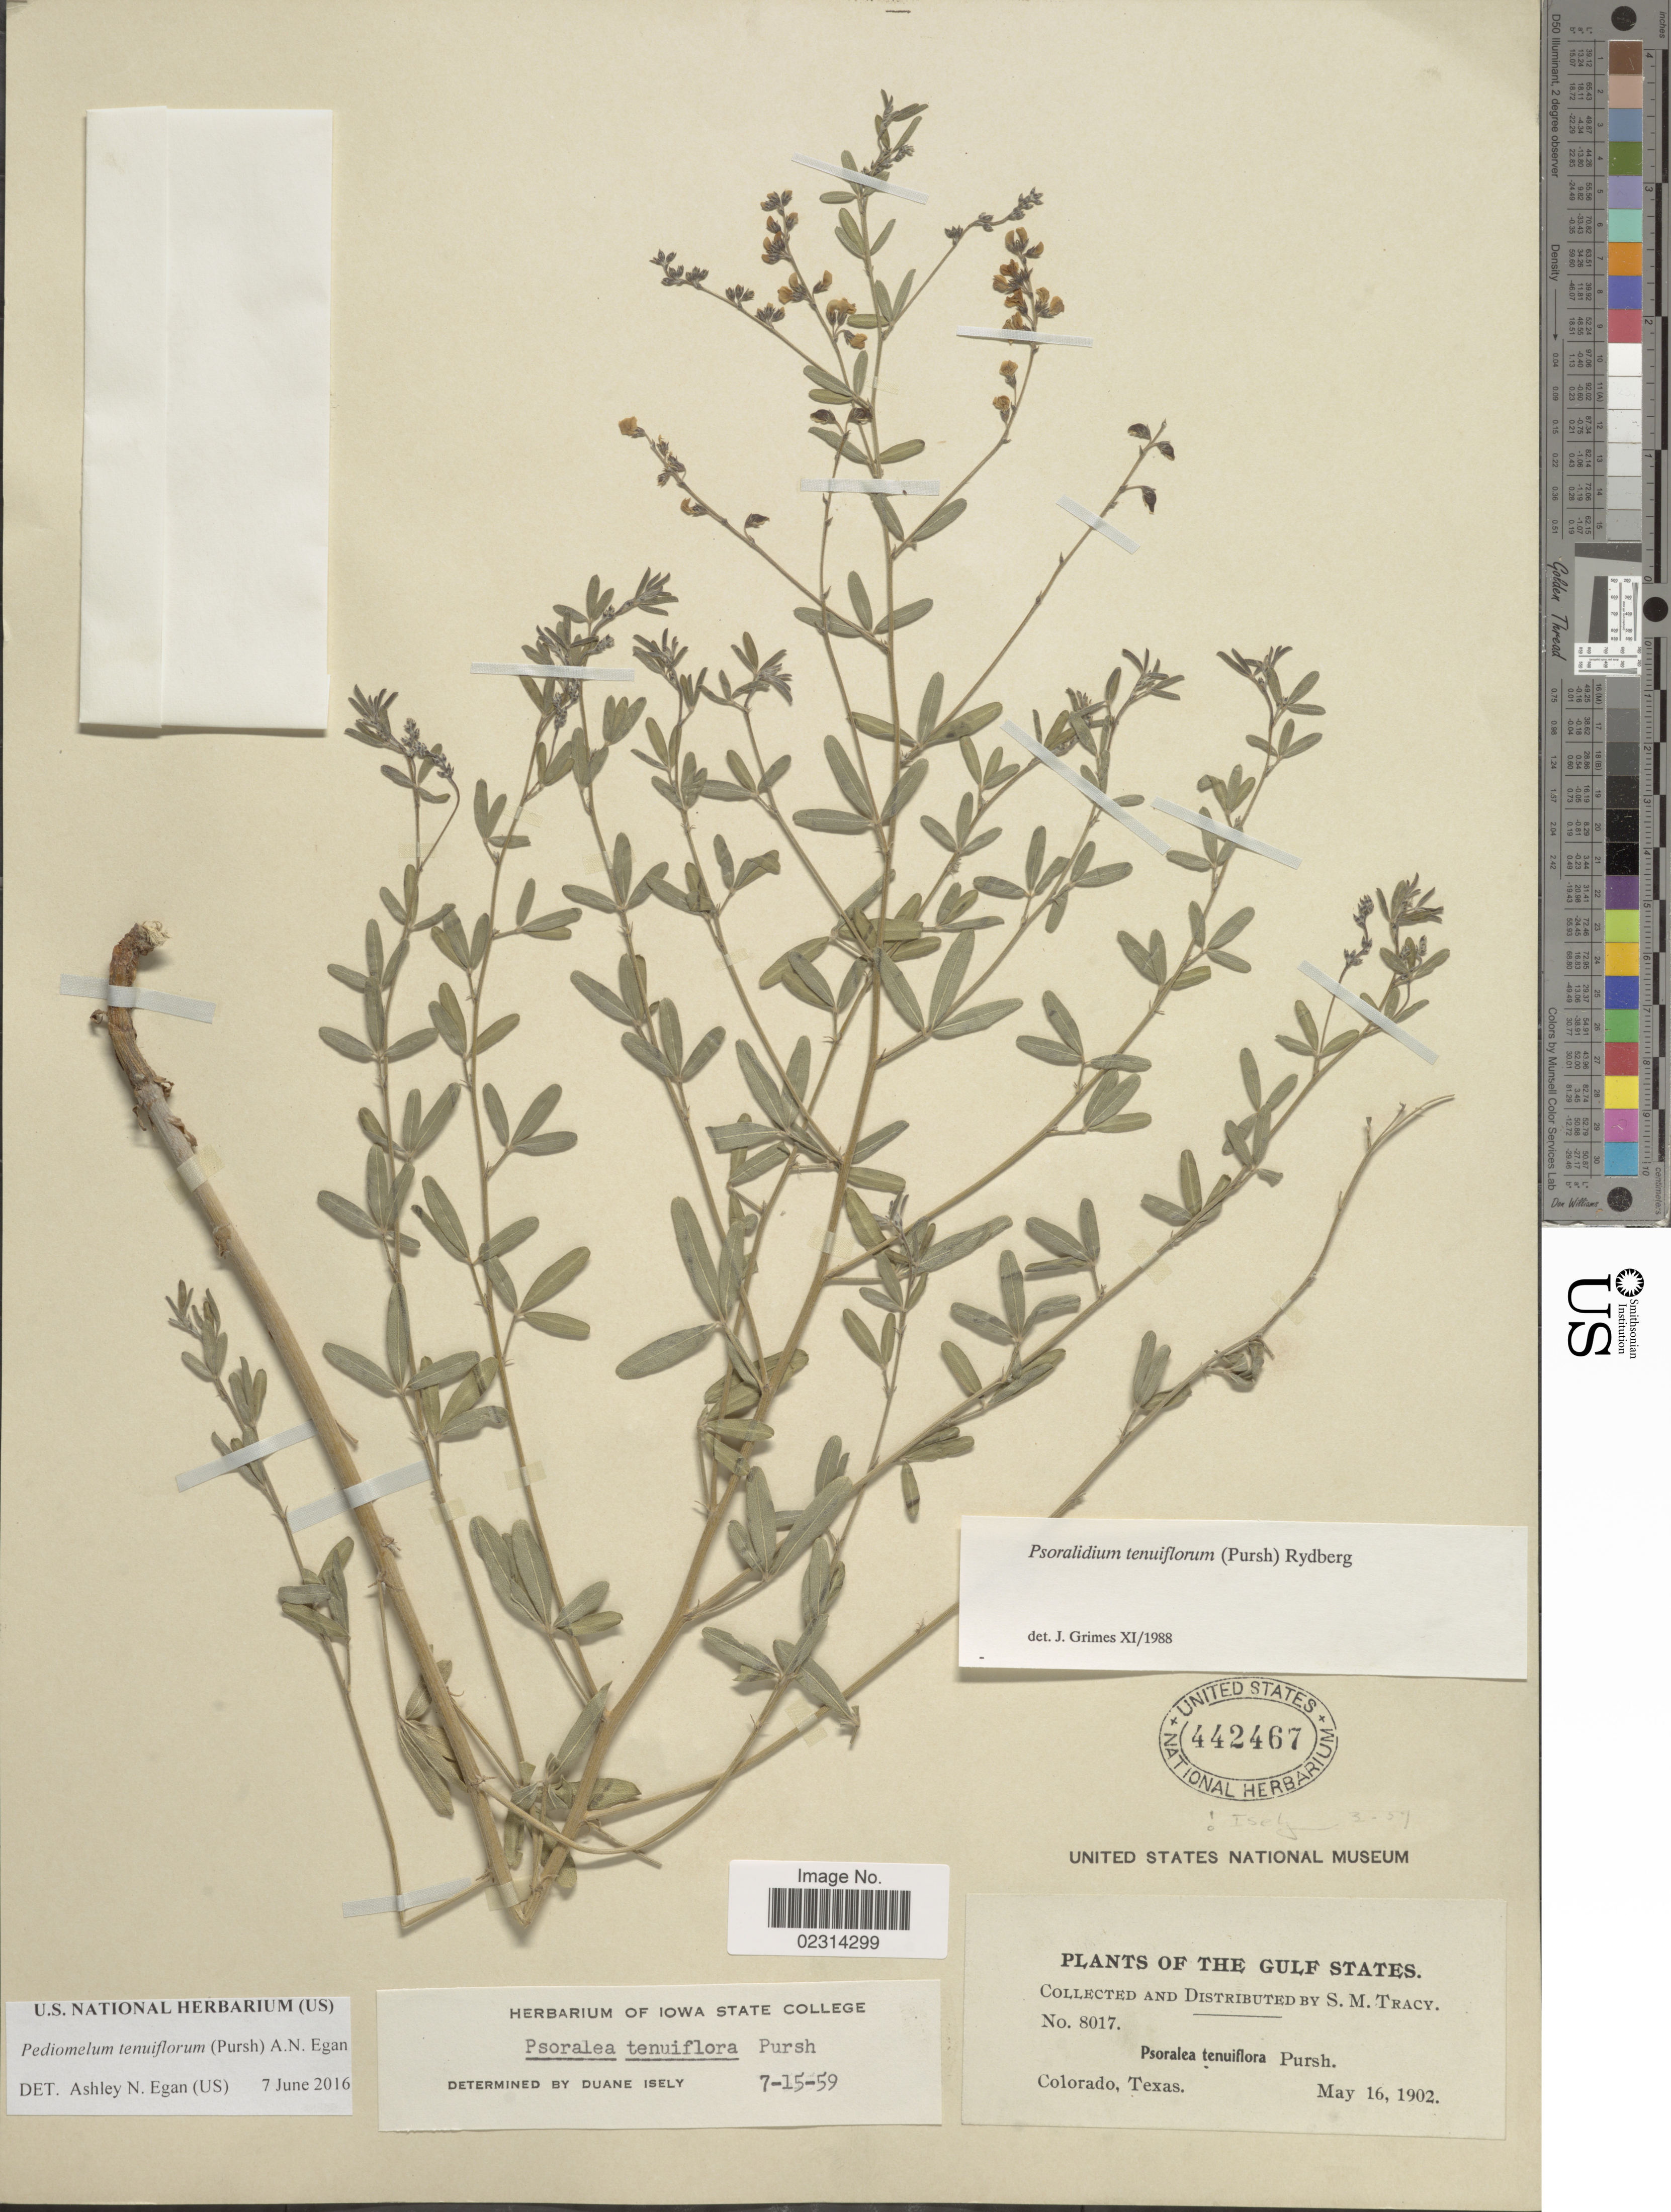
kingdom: Plantae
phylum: Tracheophyta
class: Magnoliopsida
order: Fabales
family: Fabaceae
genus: Psoralidium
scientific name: Psoralidium tenuiflorum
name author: (Pursh) Rydb.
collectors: S. M. Tracy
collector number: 8017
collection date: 1902-05-16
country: United States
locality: Gulf States. Colorado, Texas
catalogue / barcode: US 442467